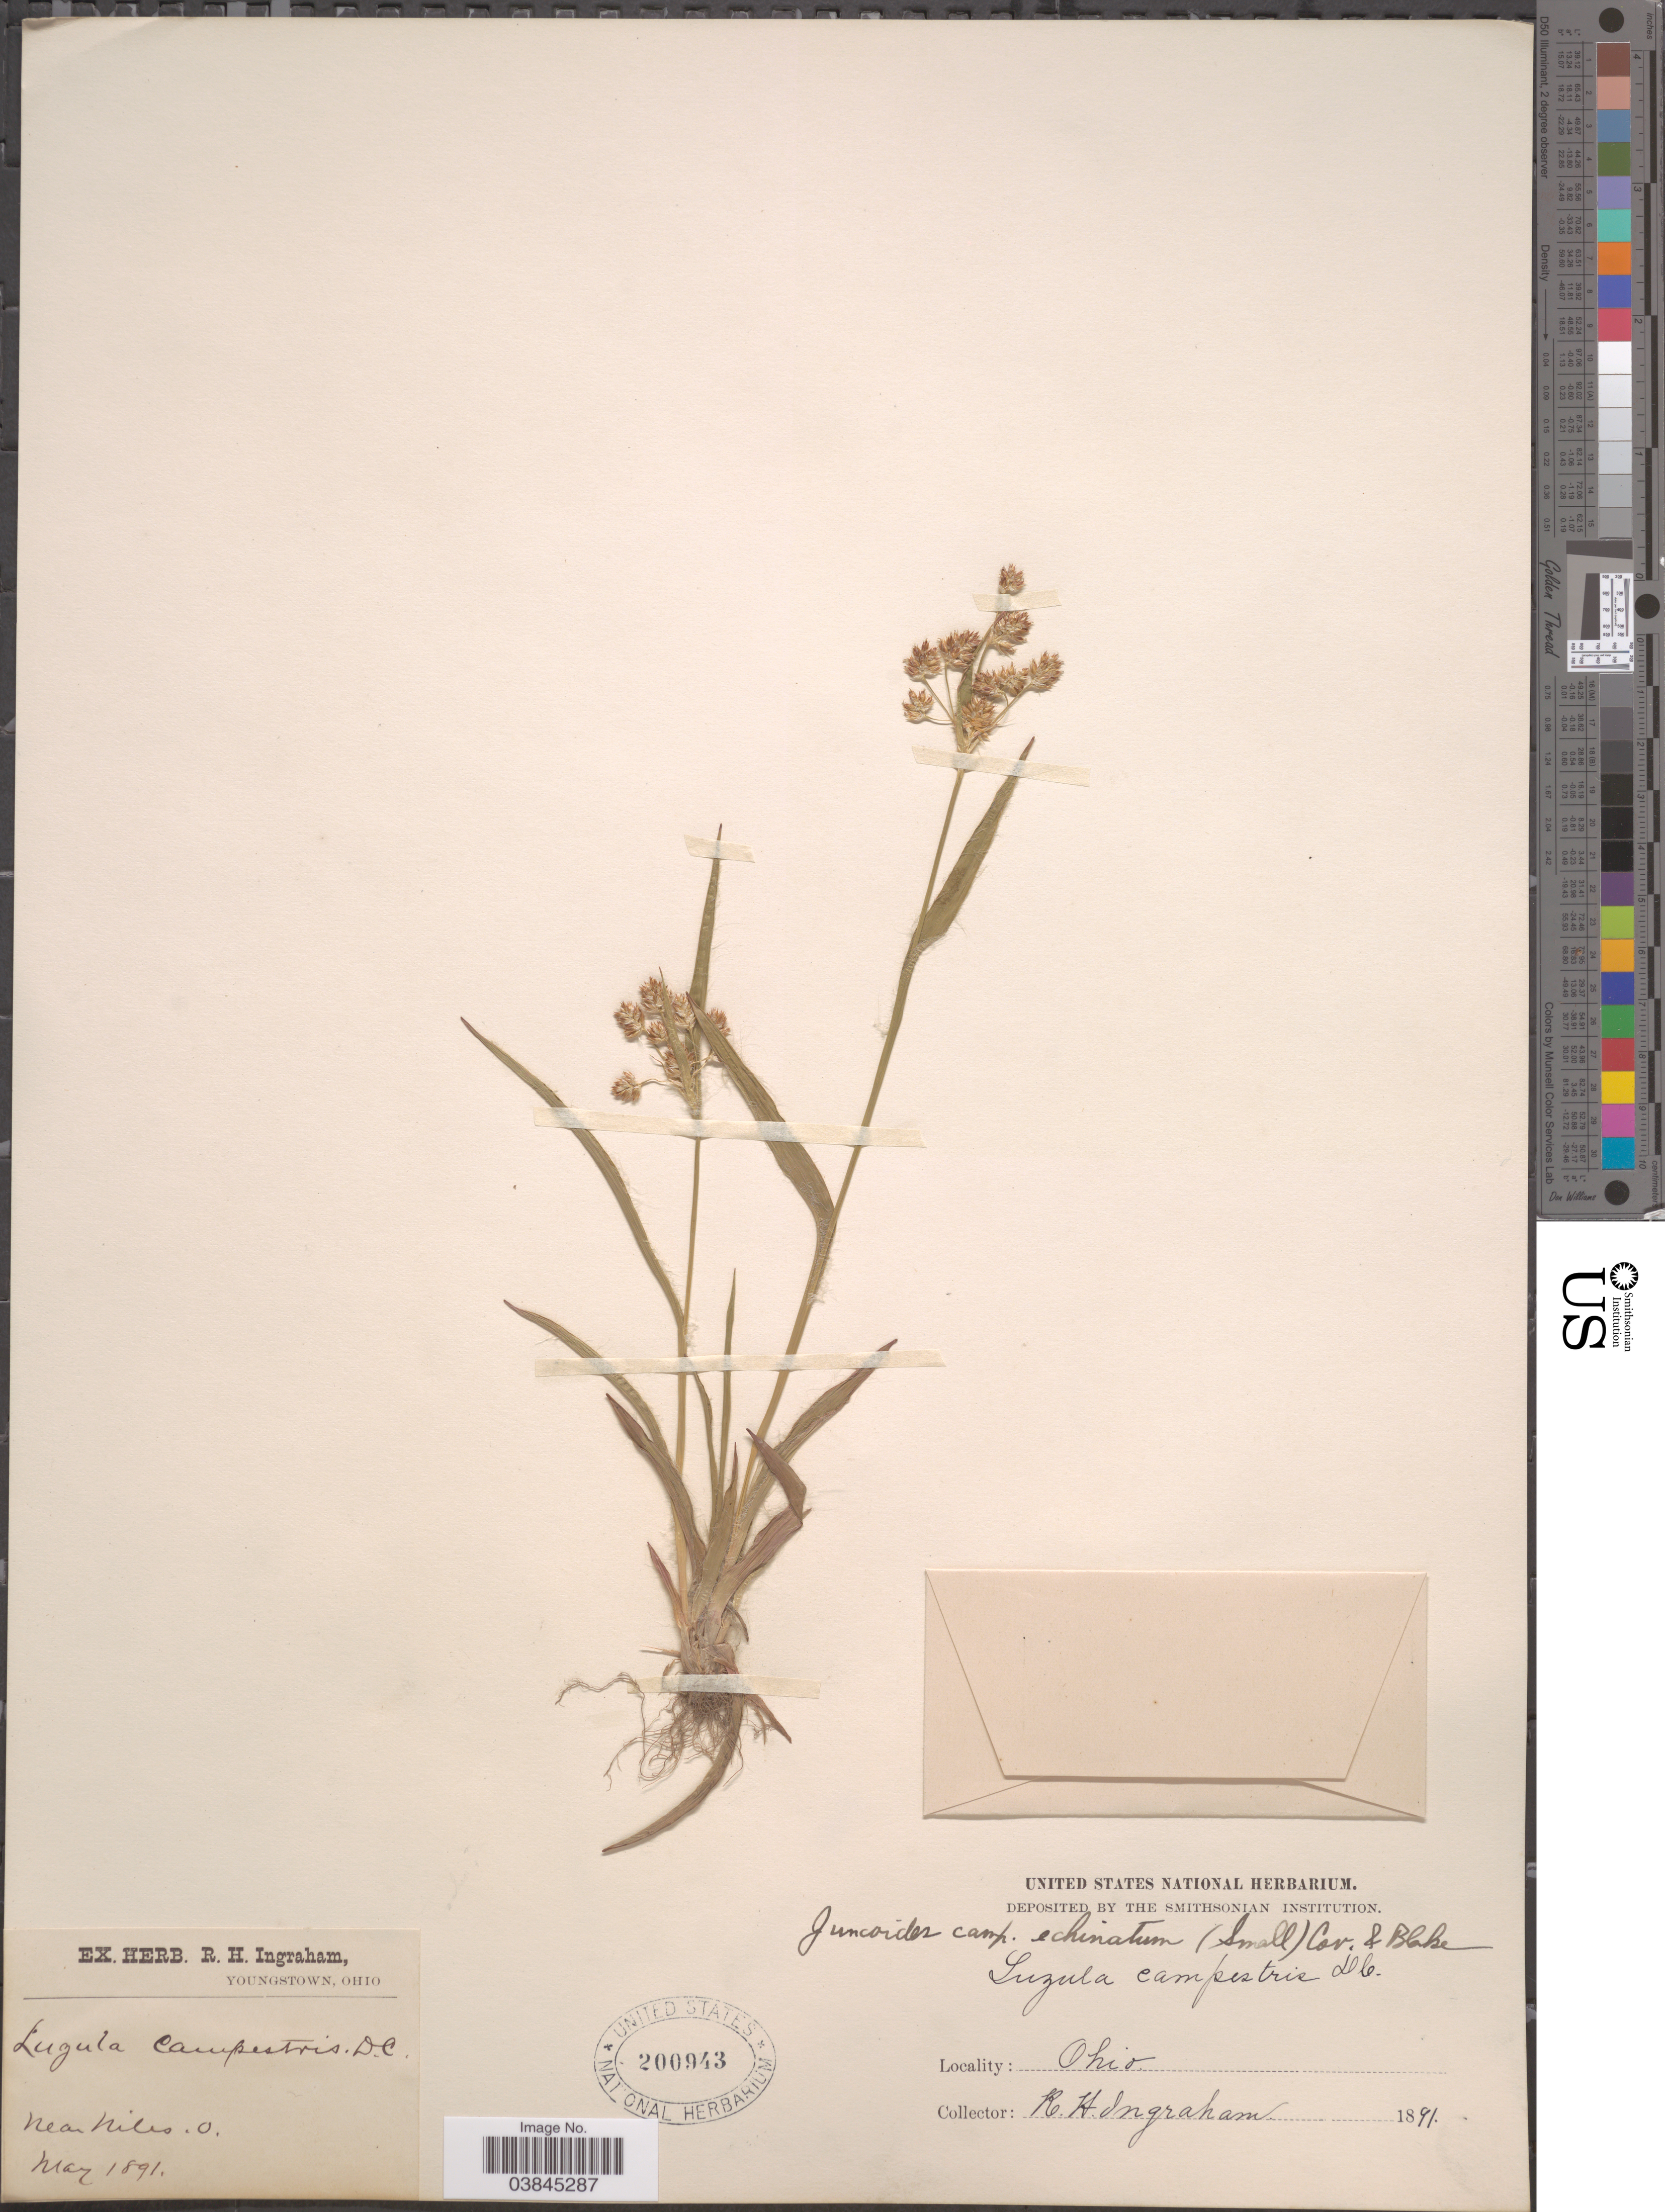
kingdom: Plantae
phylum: Tracheophyta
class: Liliopsida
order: Poales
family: Juncaceae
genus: Luzula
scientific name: Luzula campestris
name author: (L.) DC.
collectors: R. Ingraham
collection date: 1891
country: United States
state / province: Ohio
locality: Near Niles.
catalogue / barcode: US 200943